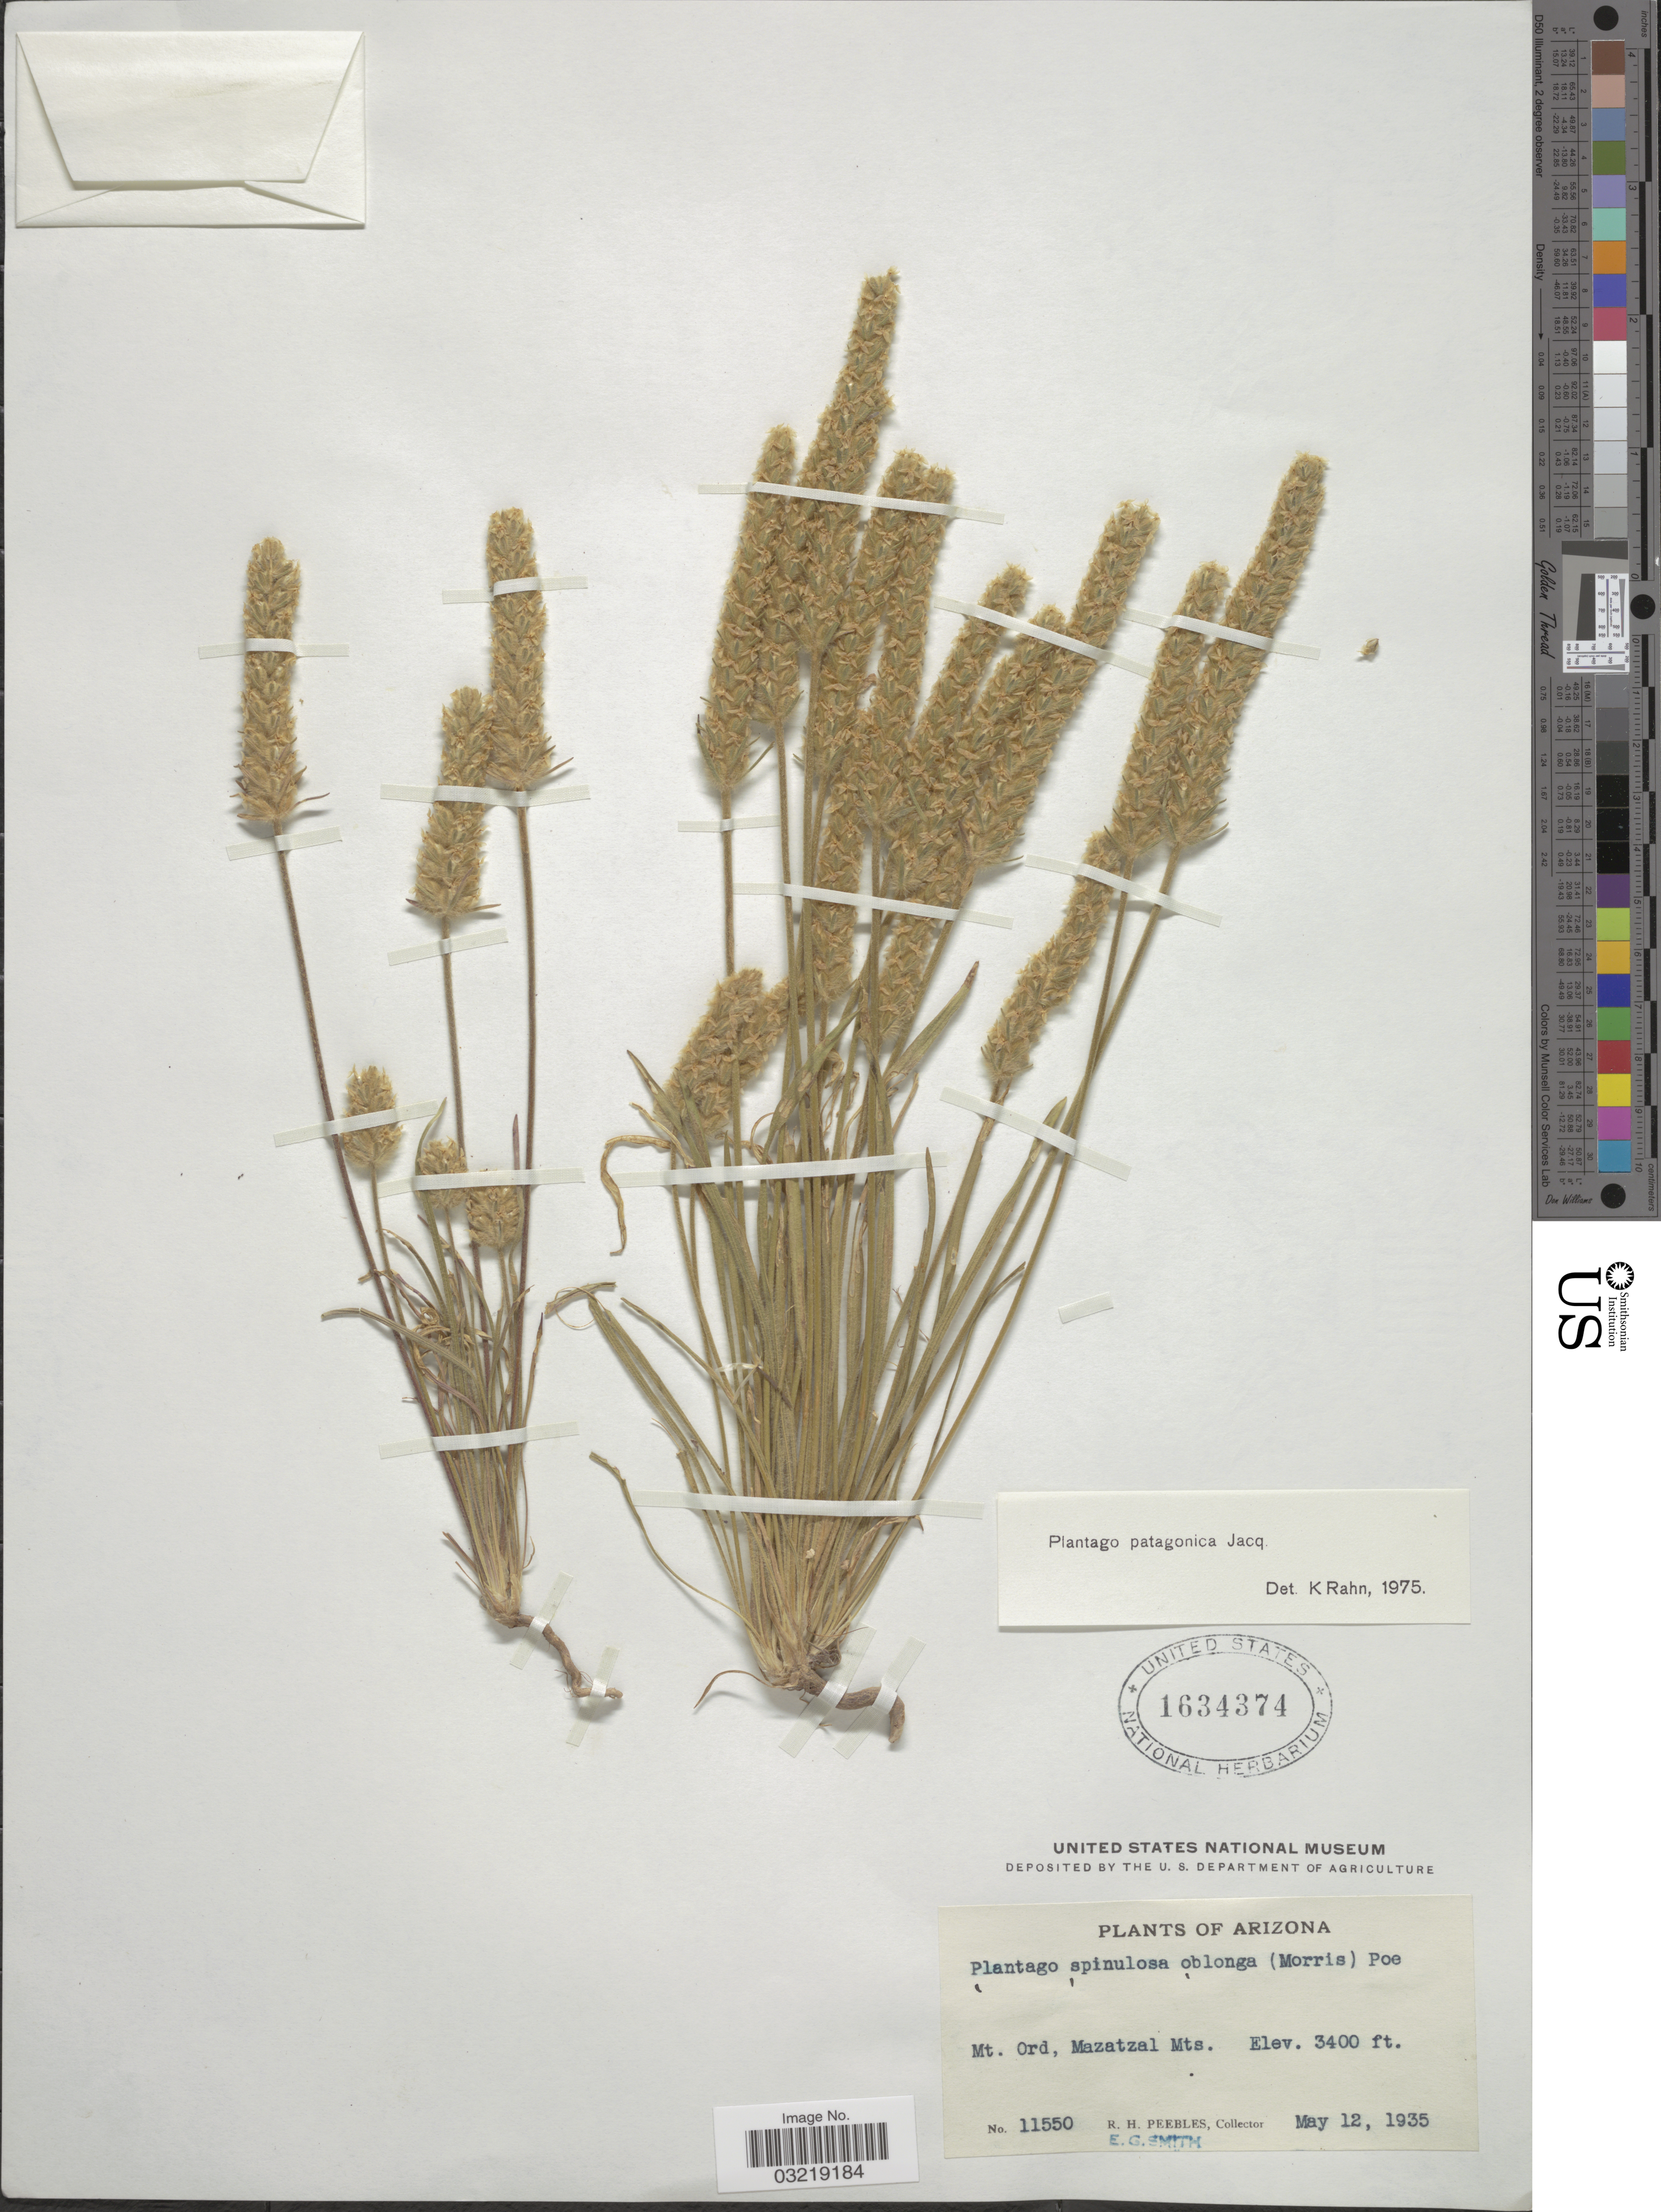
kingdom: Plantae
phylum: Tracheophyta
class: Magnoliopsida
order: Lamiales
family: Plantaginaceae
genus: Plantago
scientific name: Plantago patagonica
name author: Jacq.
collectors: R. H. Peebles & E. G. Smith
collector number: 11550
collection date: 1935-05-12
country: United States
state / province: Arizona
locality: Mt. Ord, Mazatzal Mts.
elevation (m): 1036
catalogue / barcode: US 1634374